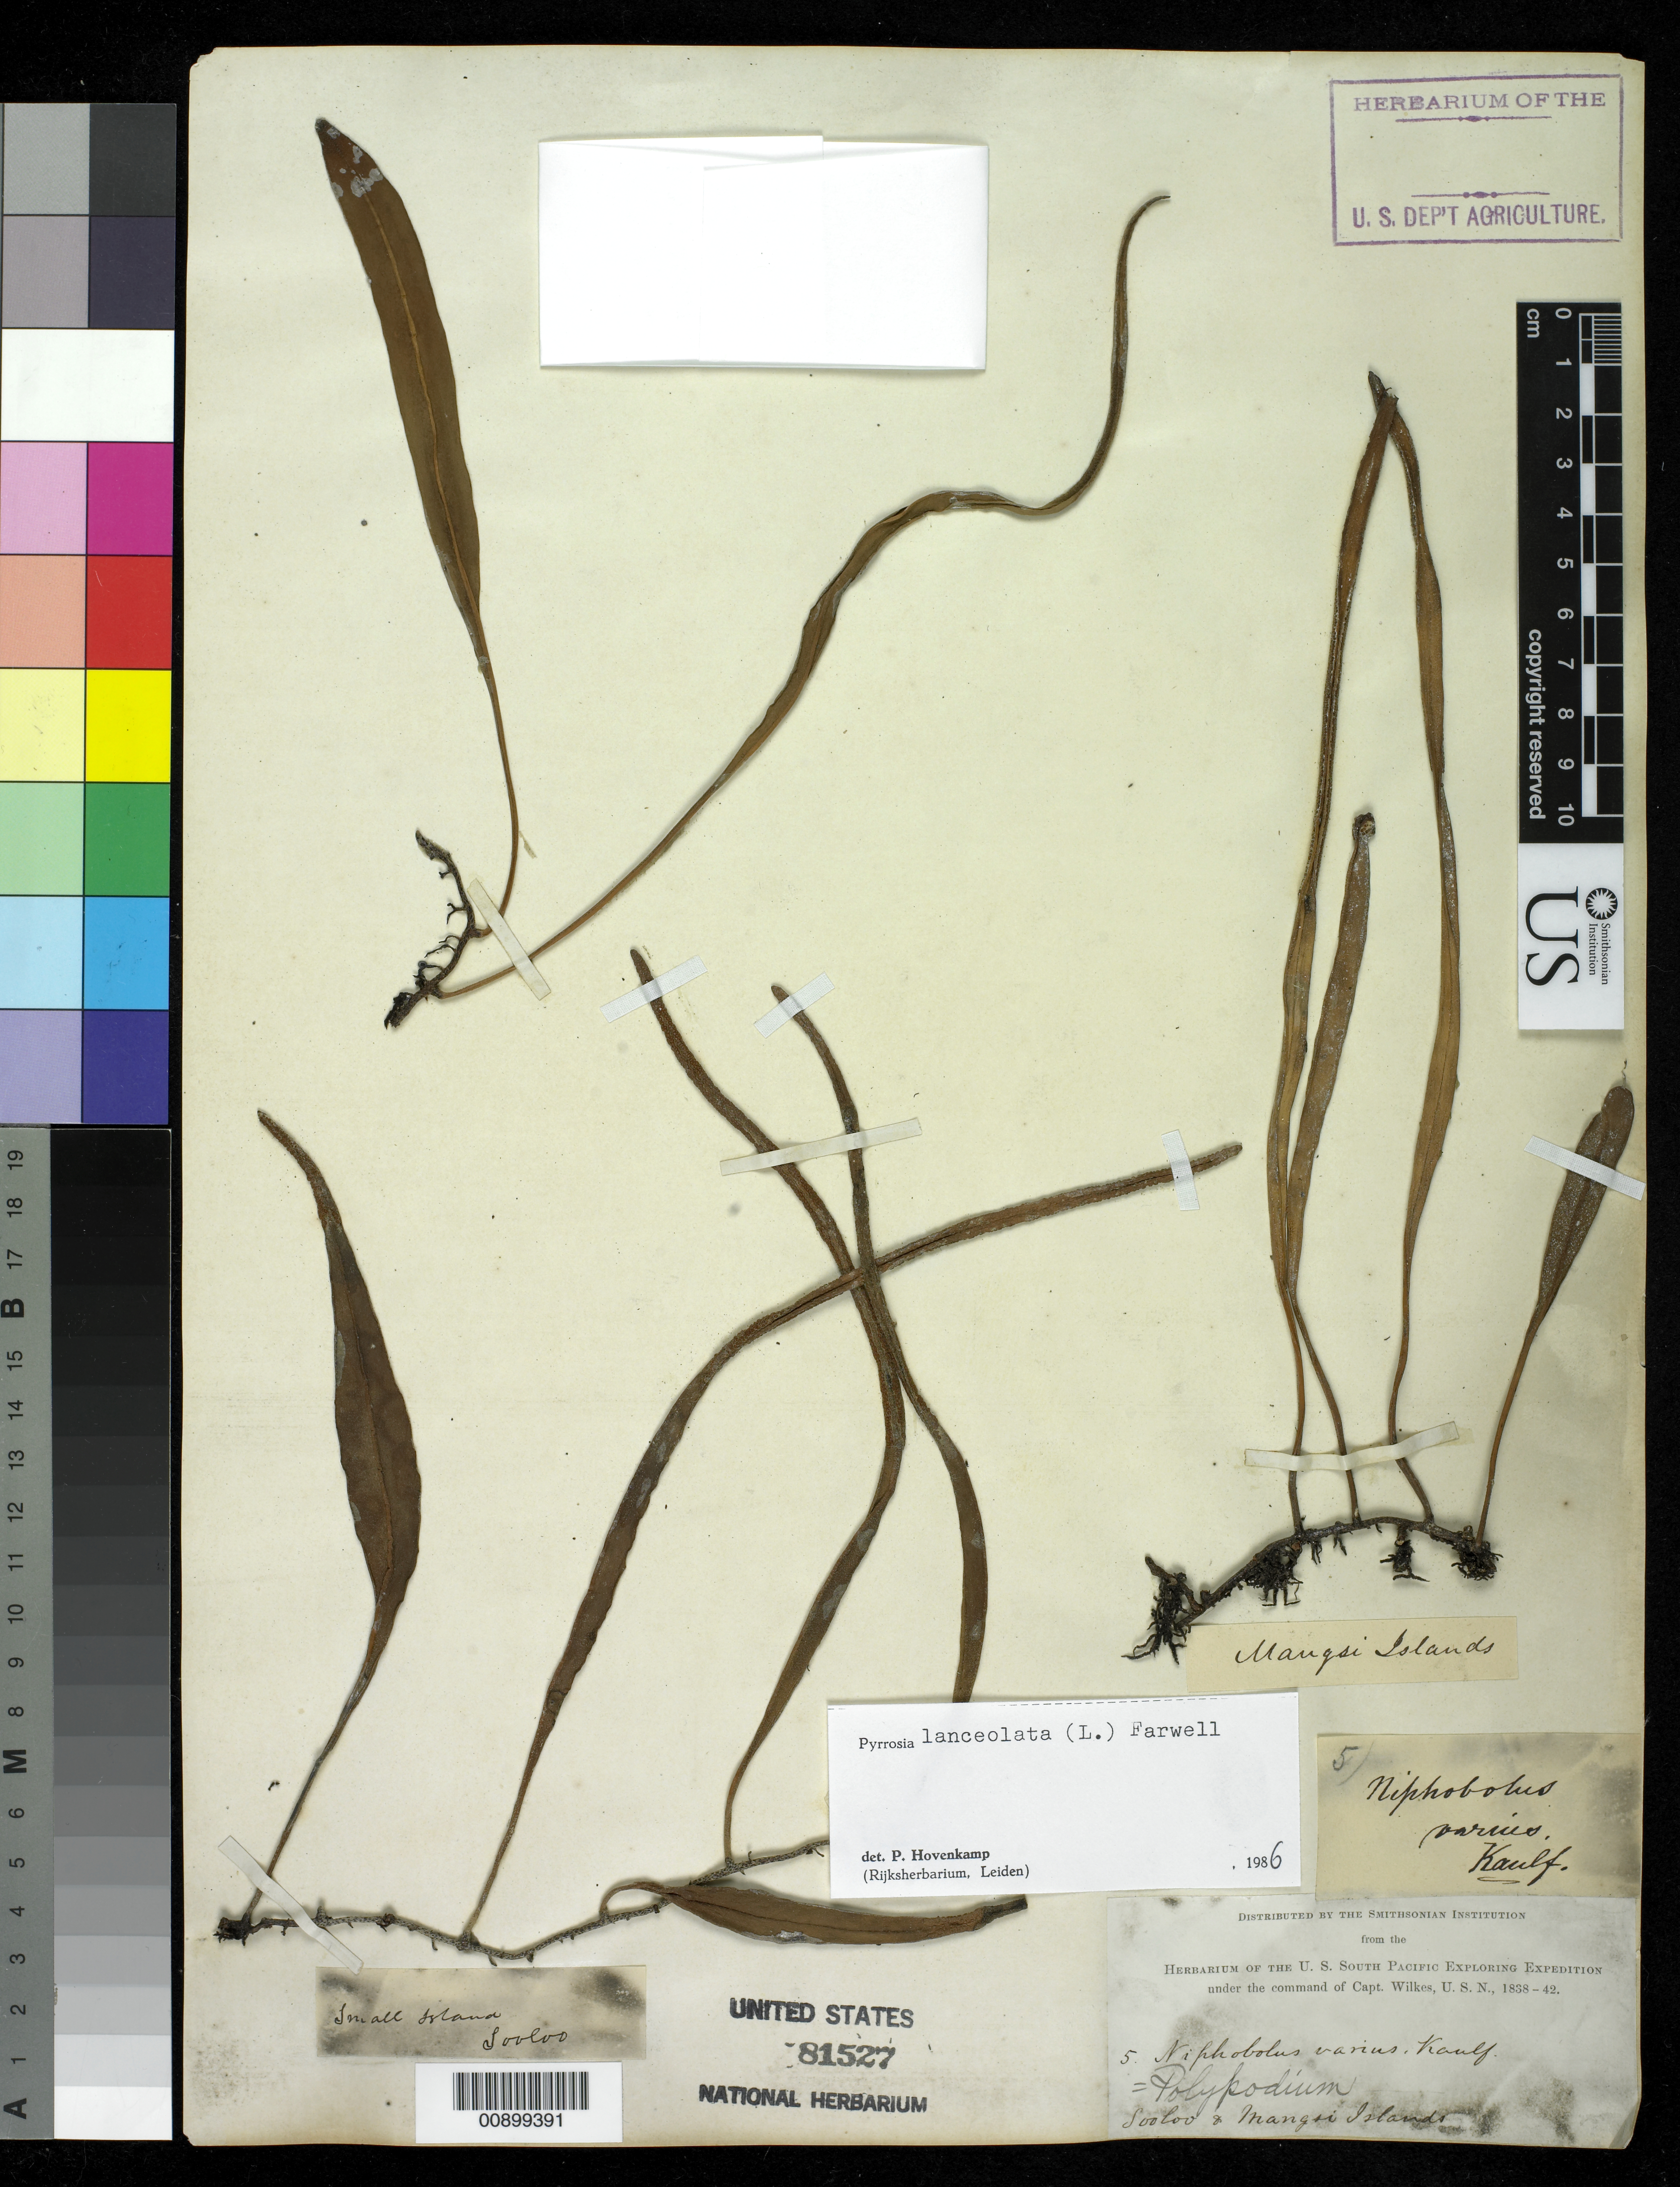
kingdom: Plantae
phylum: Tracheophyta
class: Polypodiopsida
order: Polypodiales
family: Polypodiaceae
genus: Pyrrosia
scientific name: Pyrrosia lanceolata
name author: (L.) Farw.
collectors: Wilkes Explor. Exped.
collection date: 1838/1842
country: Philippines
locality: Soolou and Mangsii Islands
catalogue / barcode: US 81527